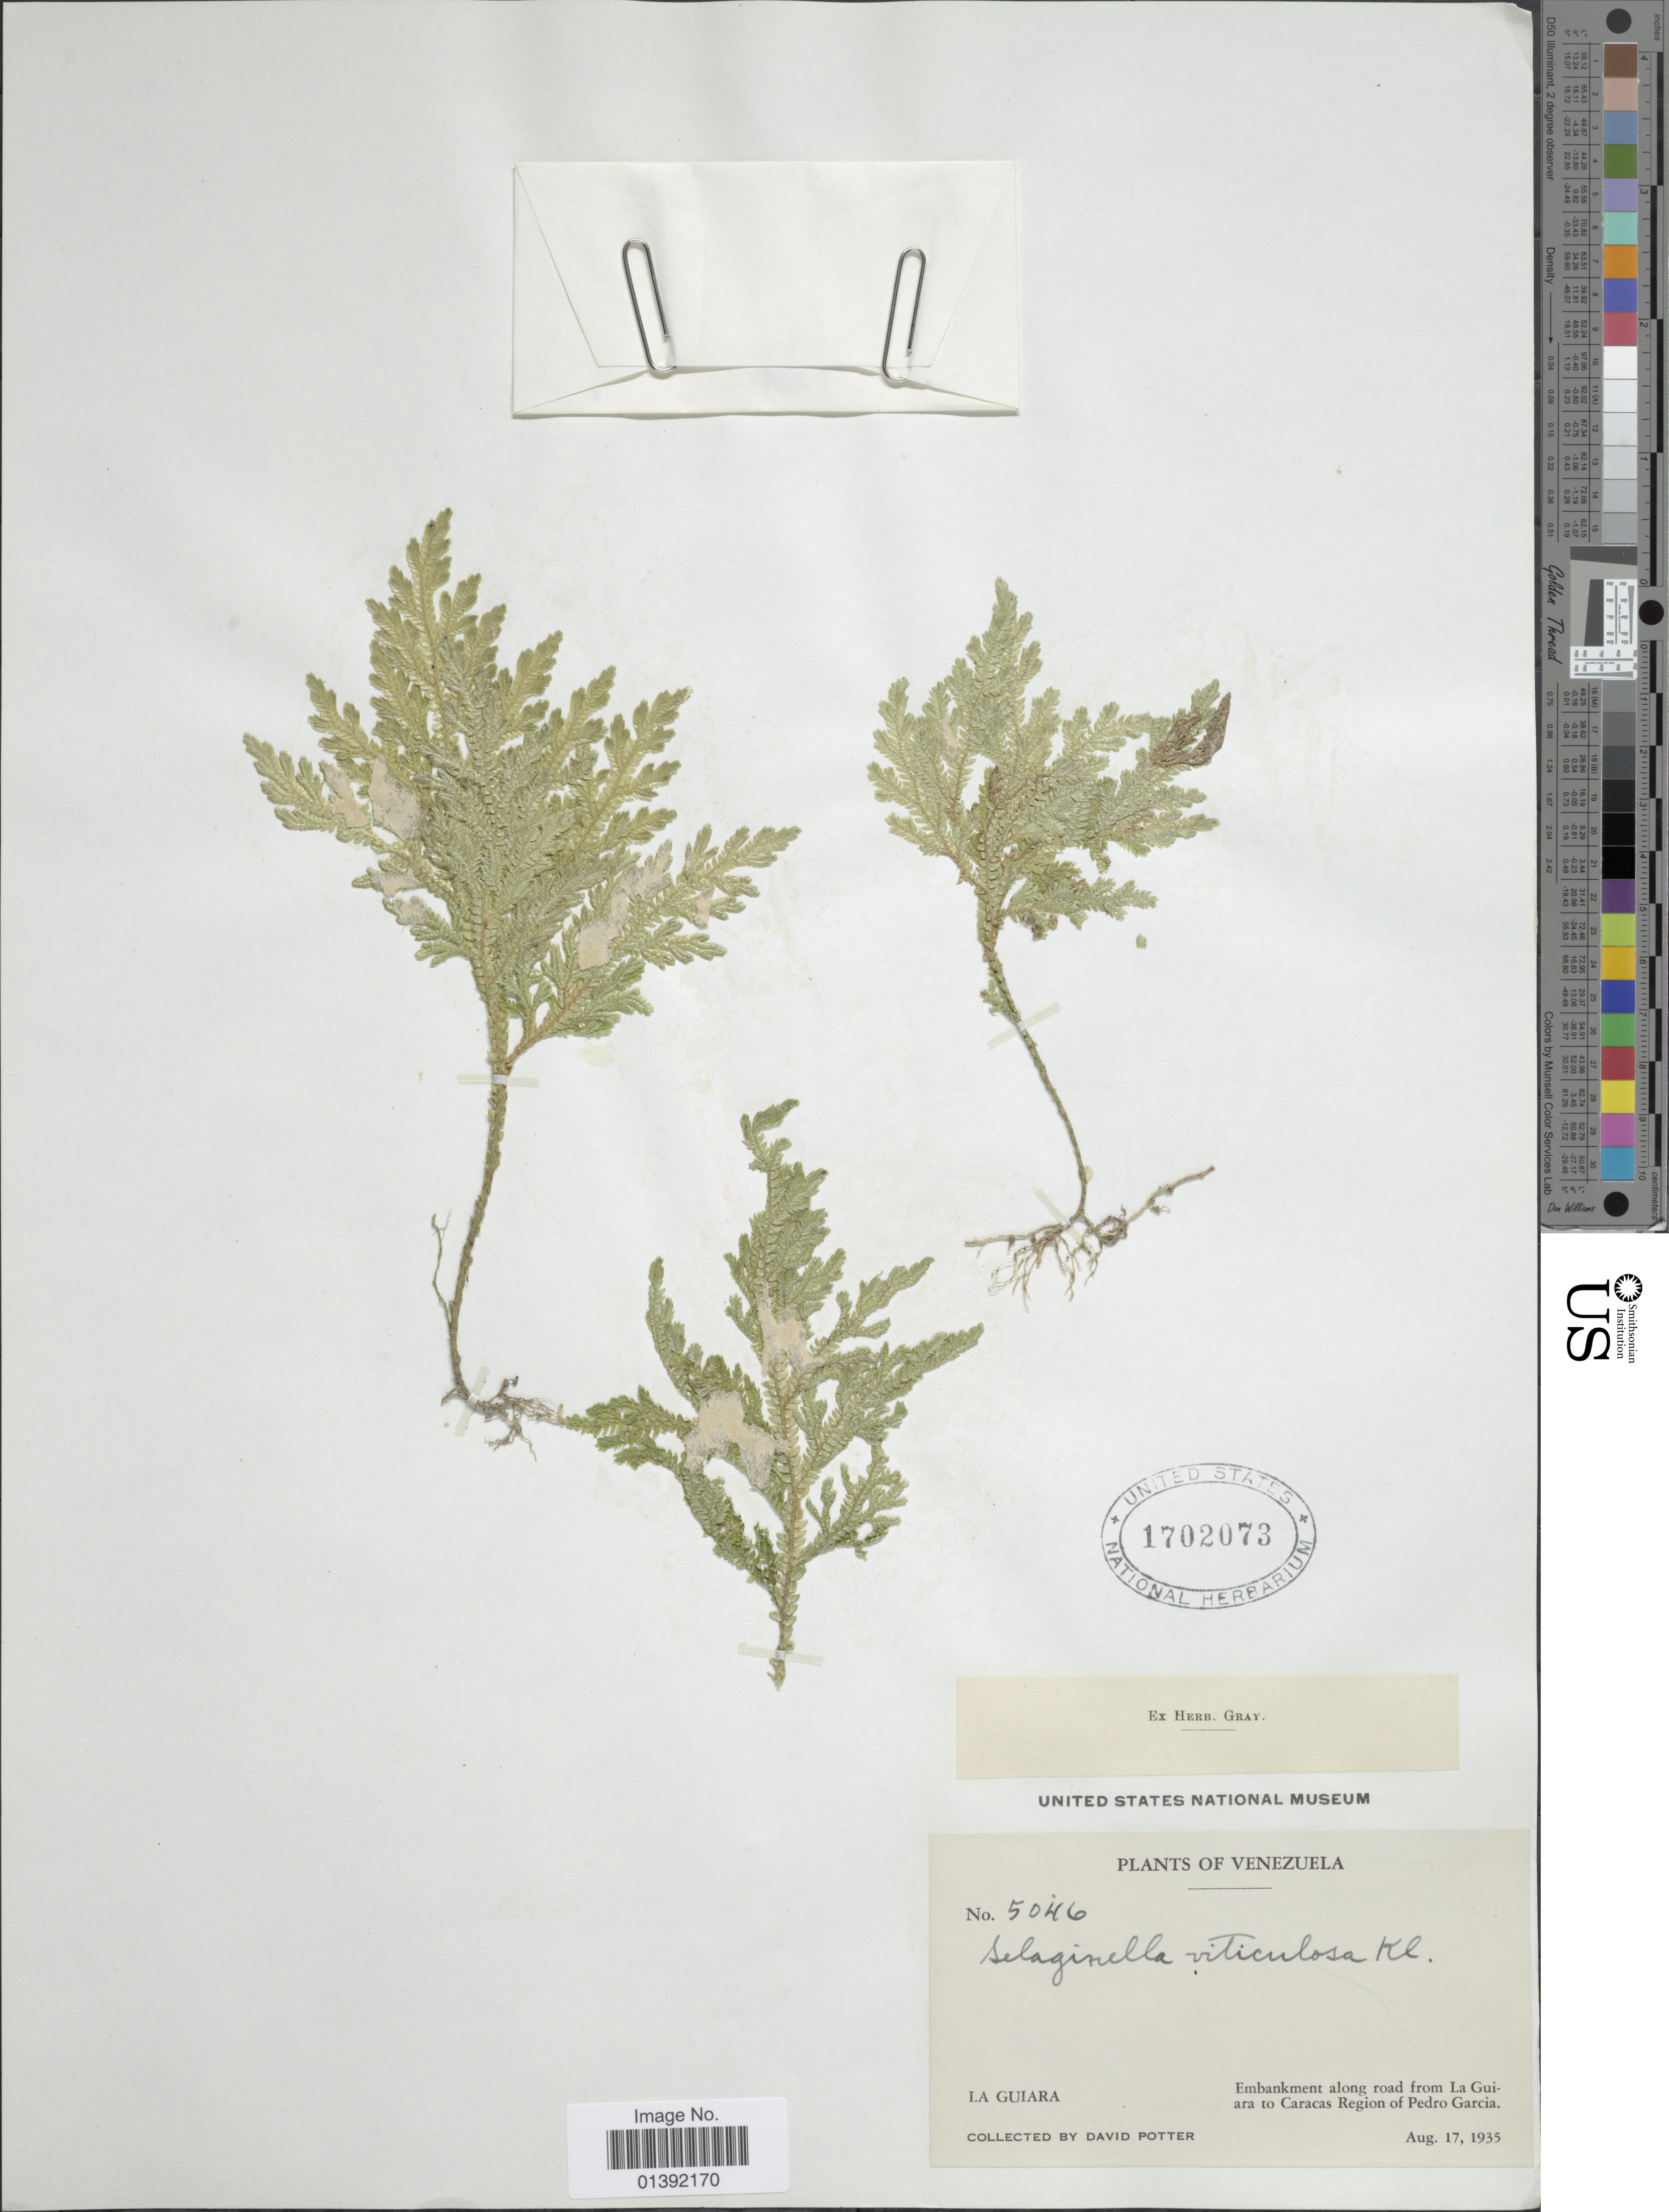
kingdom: Plantae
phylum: Tracheophyta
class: Lycopodiopsida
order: Selaginellales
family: Selaginellaceae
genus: Selaginella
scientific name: Selaginella viticulosa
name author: Klotzsch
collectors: D. Potter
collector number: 5046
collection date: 1935-08-17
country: Venezuela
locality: La Guiara, embankment along road from La Guiara to Caracas Region of Pedro Garcia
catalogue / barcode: US 1702073